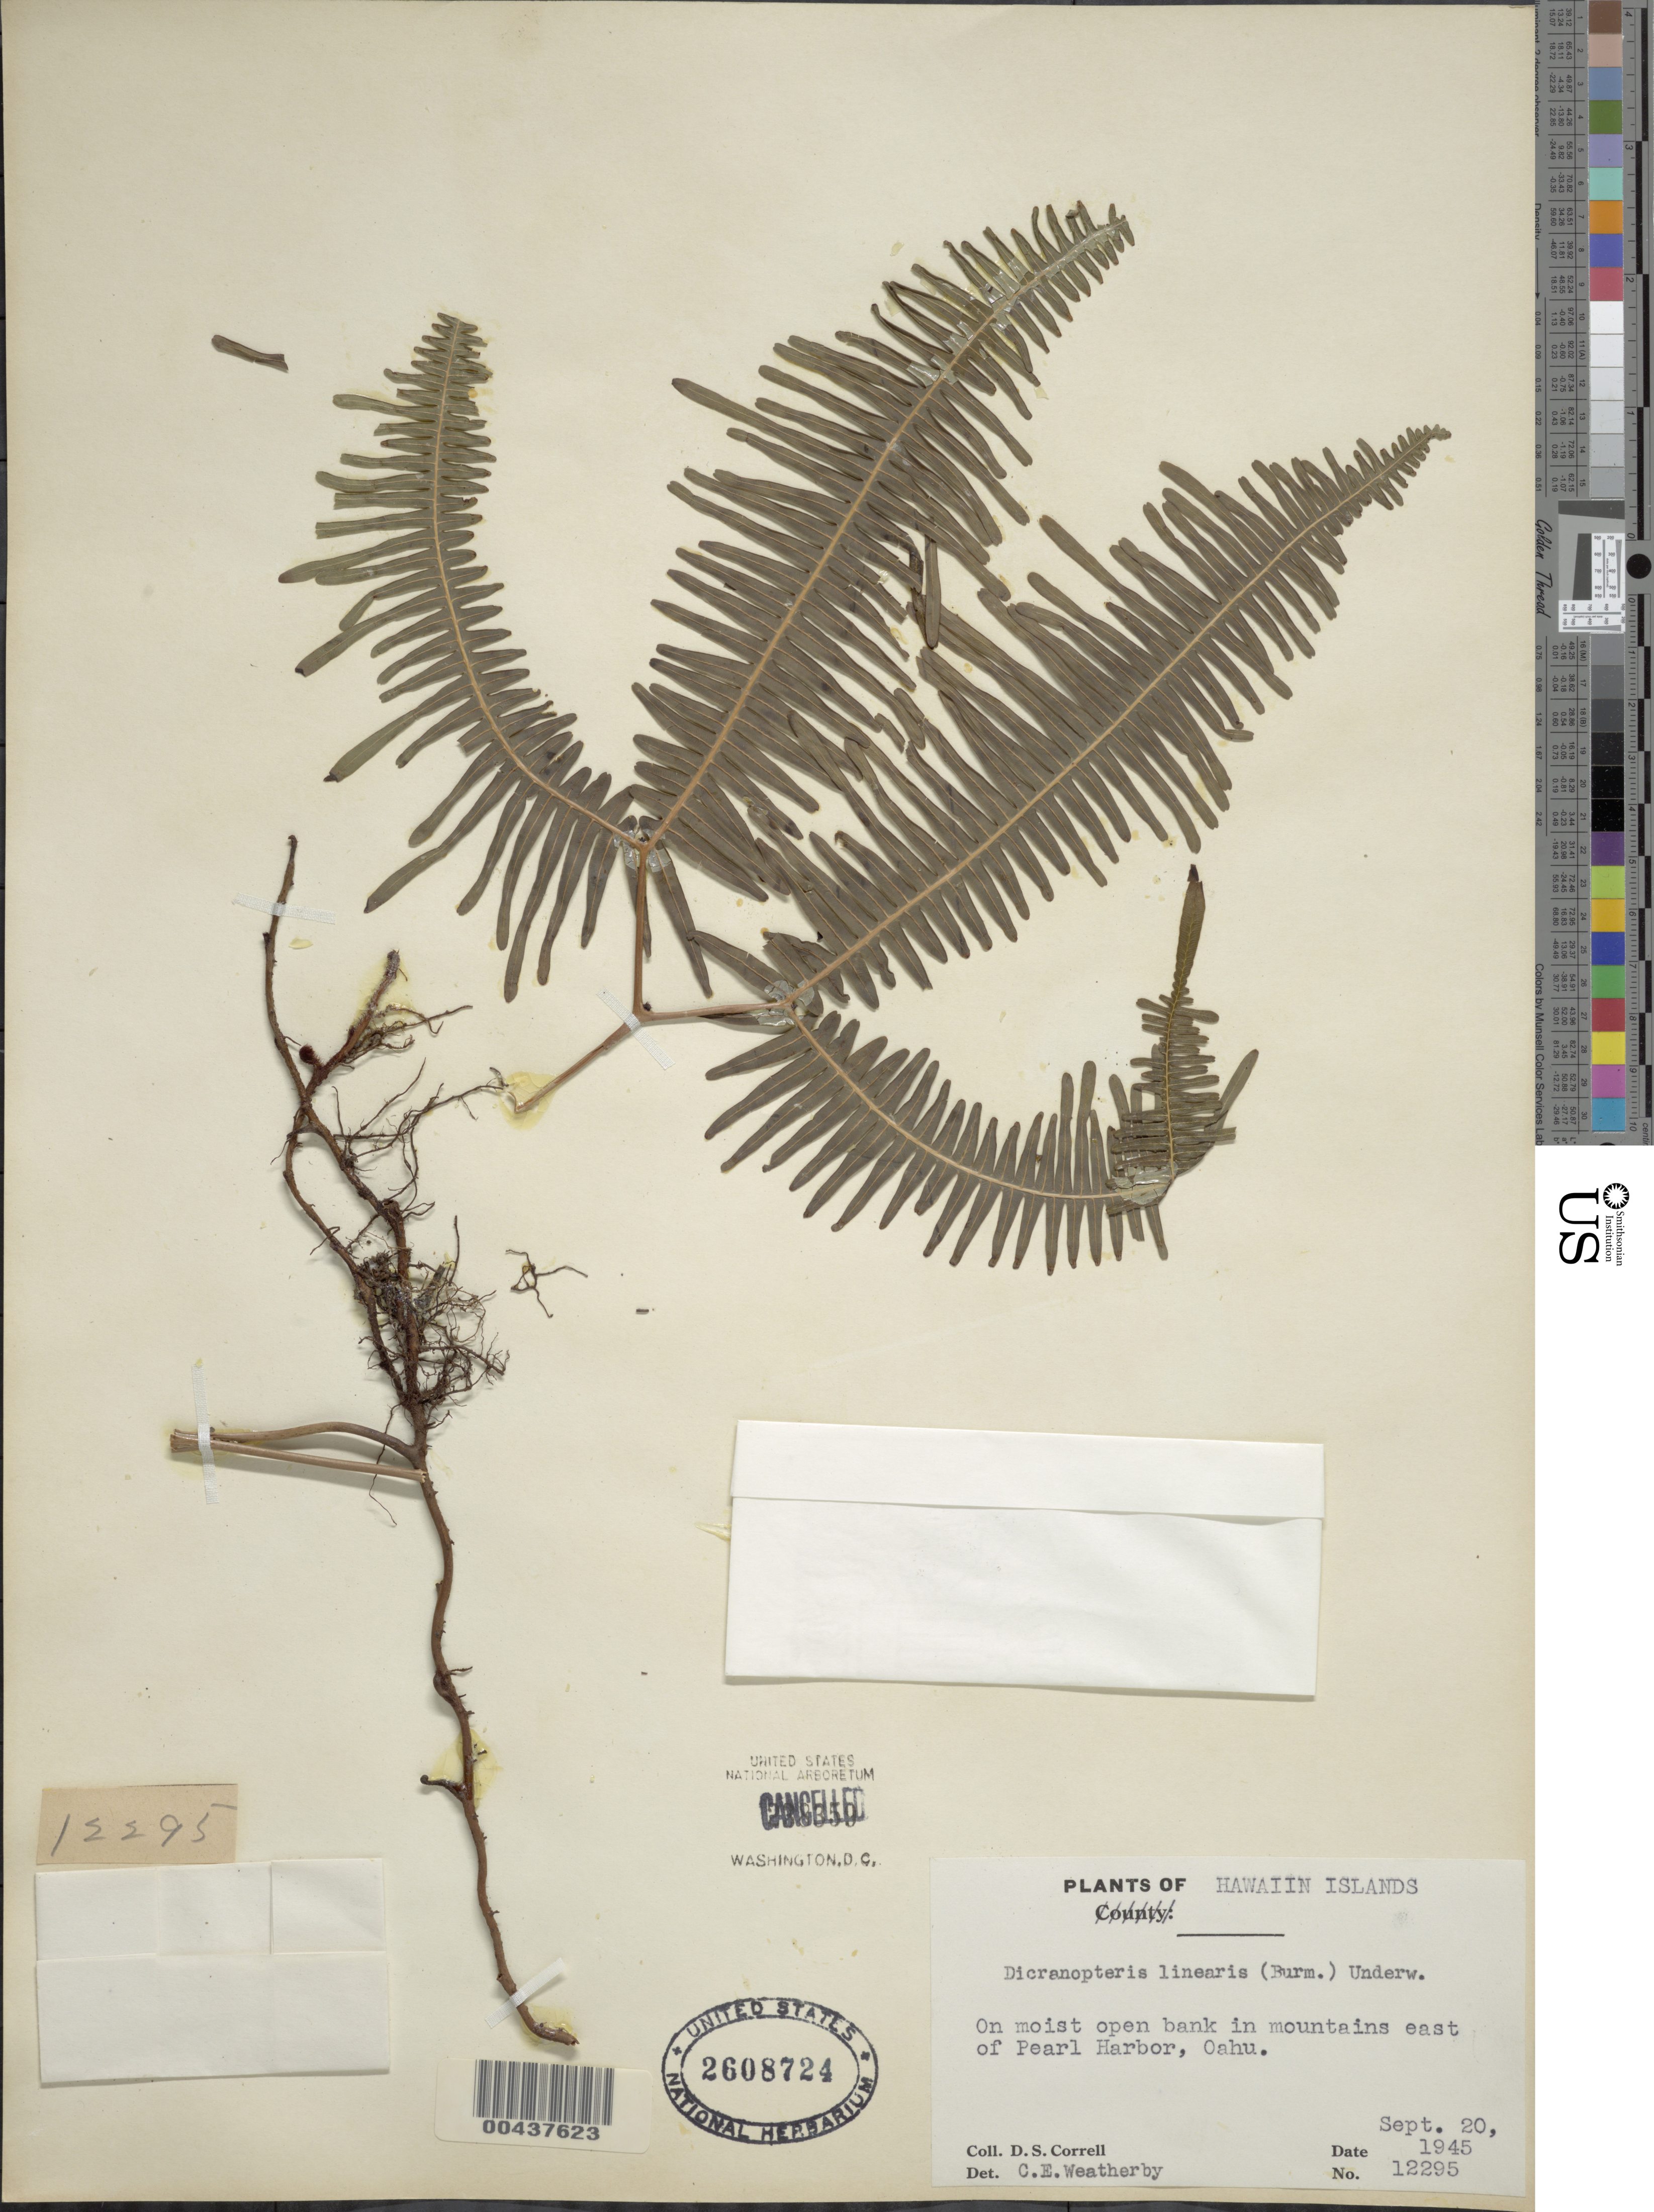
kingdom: Plantae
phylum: Tracheophyta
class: Polypodiopsida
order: Gleicheniales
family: Gleicheniaceae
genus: Dicranopteris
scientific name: Dicranopteris linearis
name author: (Burm. f.) Underw.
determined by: Weatherby, C. E.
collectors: D. S. Correll & C. E. Weatherby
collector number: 12295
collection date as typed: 20 Sep 1945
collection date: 1945-09-20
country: United States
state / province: Hawaii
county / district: Honolulu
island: Oahu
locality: E of Pearl Harbor, Oahu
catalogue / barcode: US 2608724